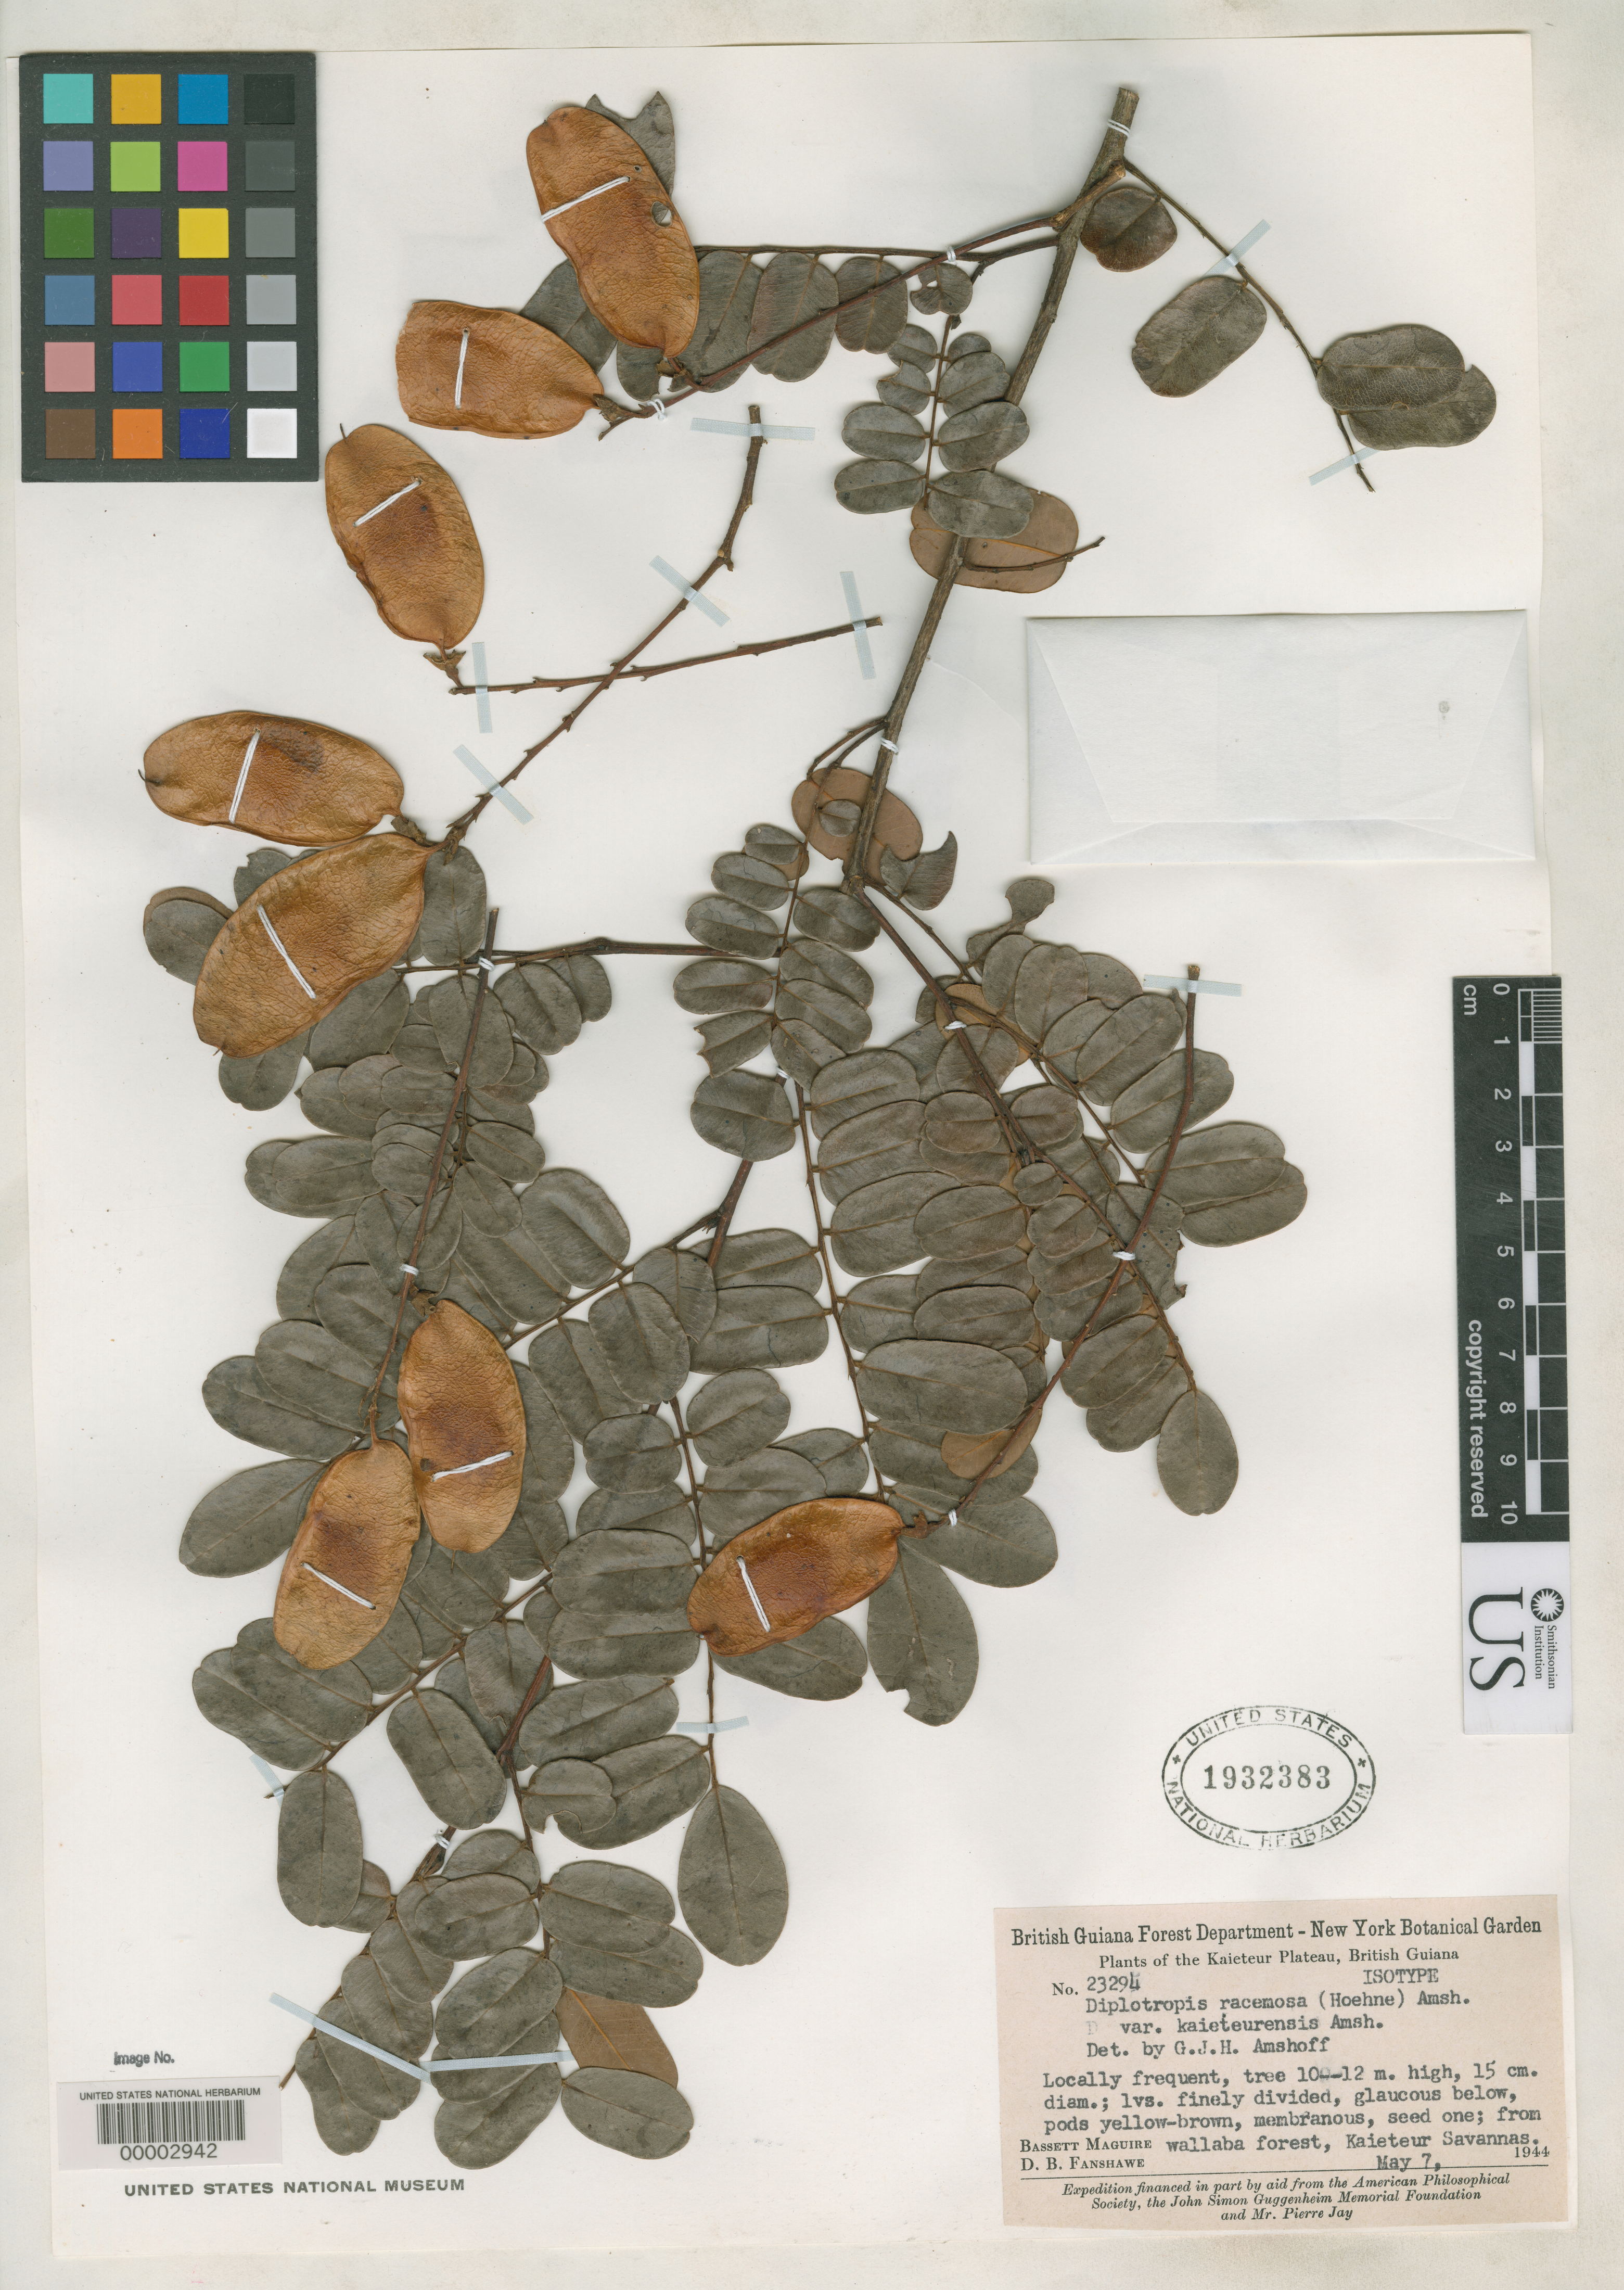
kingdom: Plantae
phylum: Tracheophyta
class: Magnoliopsida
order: Fabales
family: Fabaceae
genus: Diplotropis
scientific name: Diplotropis racemosa var. kaieteurensis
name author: Amshoff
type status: Isotype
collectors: B. Maguire & D. B. Fanshawe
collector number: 23294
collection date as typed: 07 May 1944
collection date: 1944-05-07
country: Guyana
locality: Kaieteur plateau, Wallaba forest.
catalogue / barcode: US 1932383